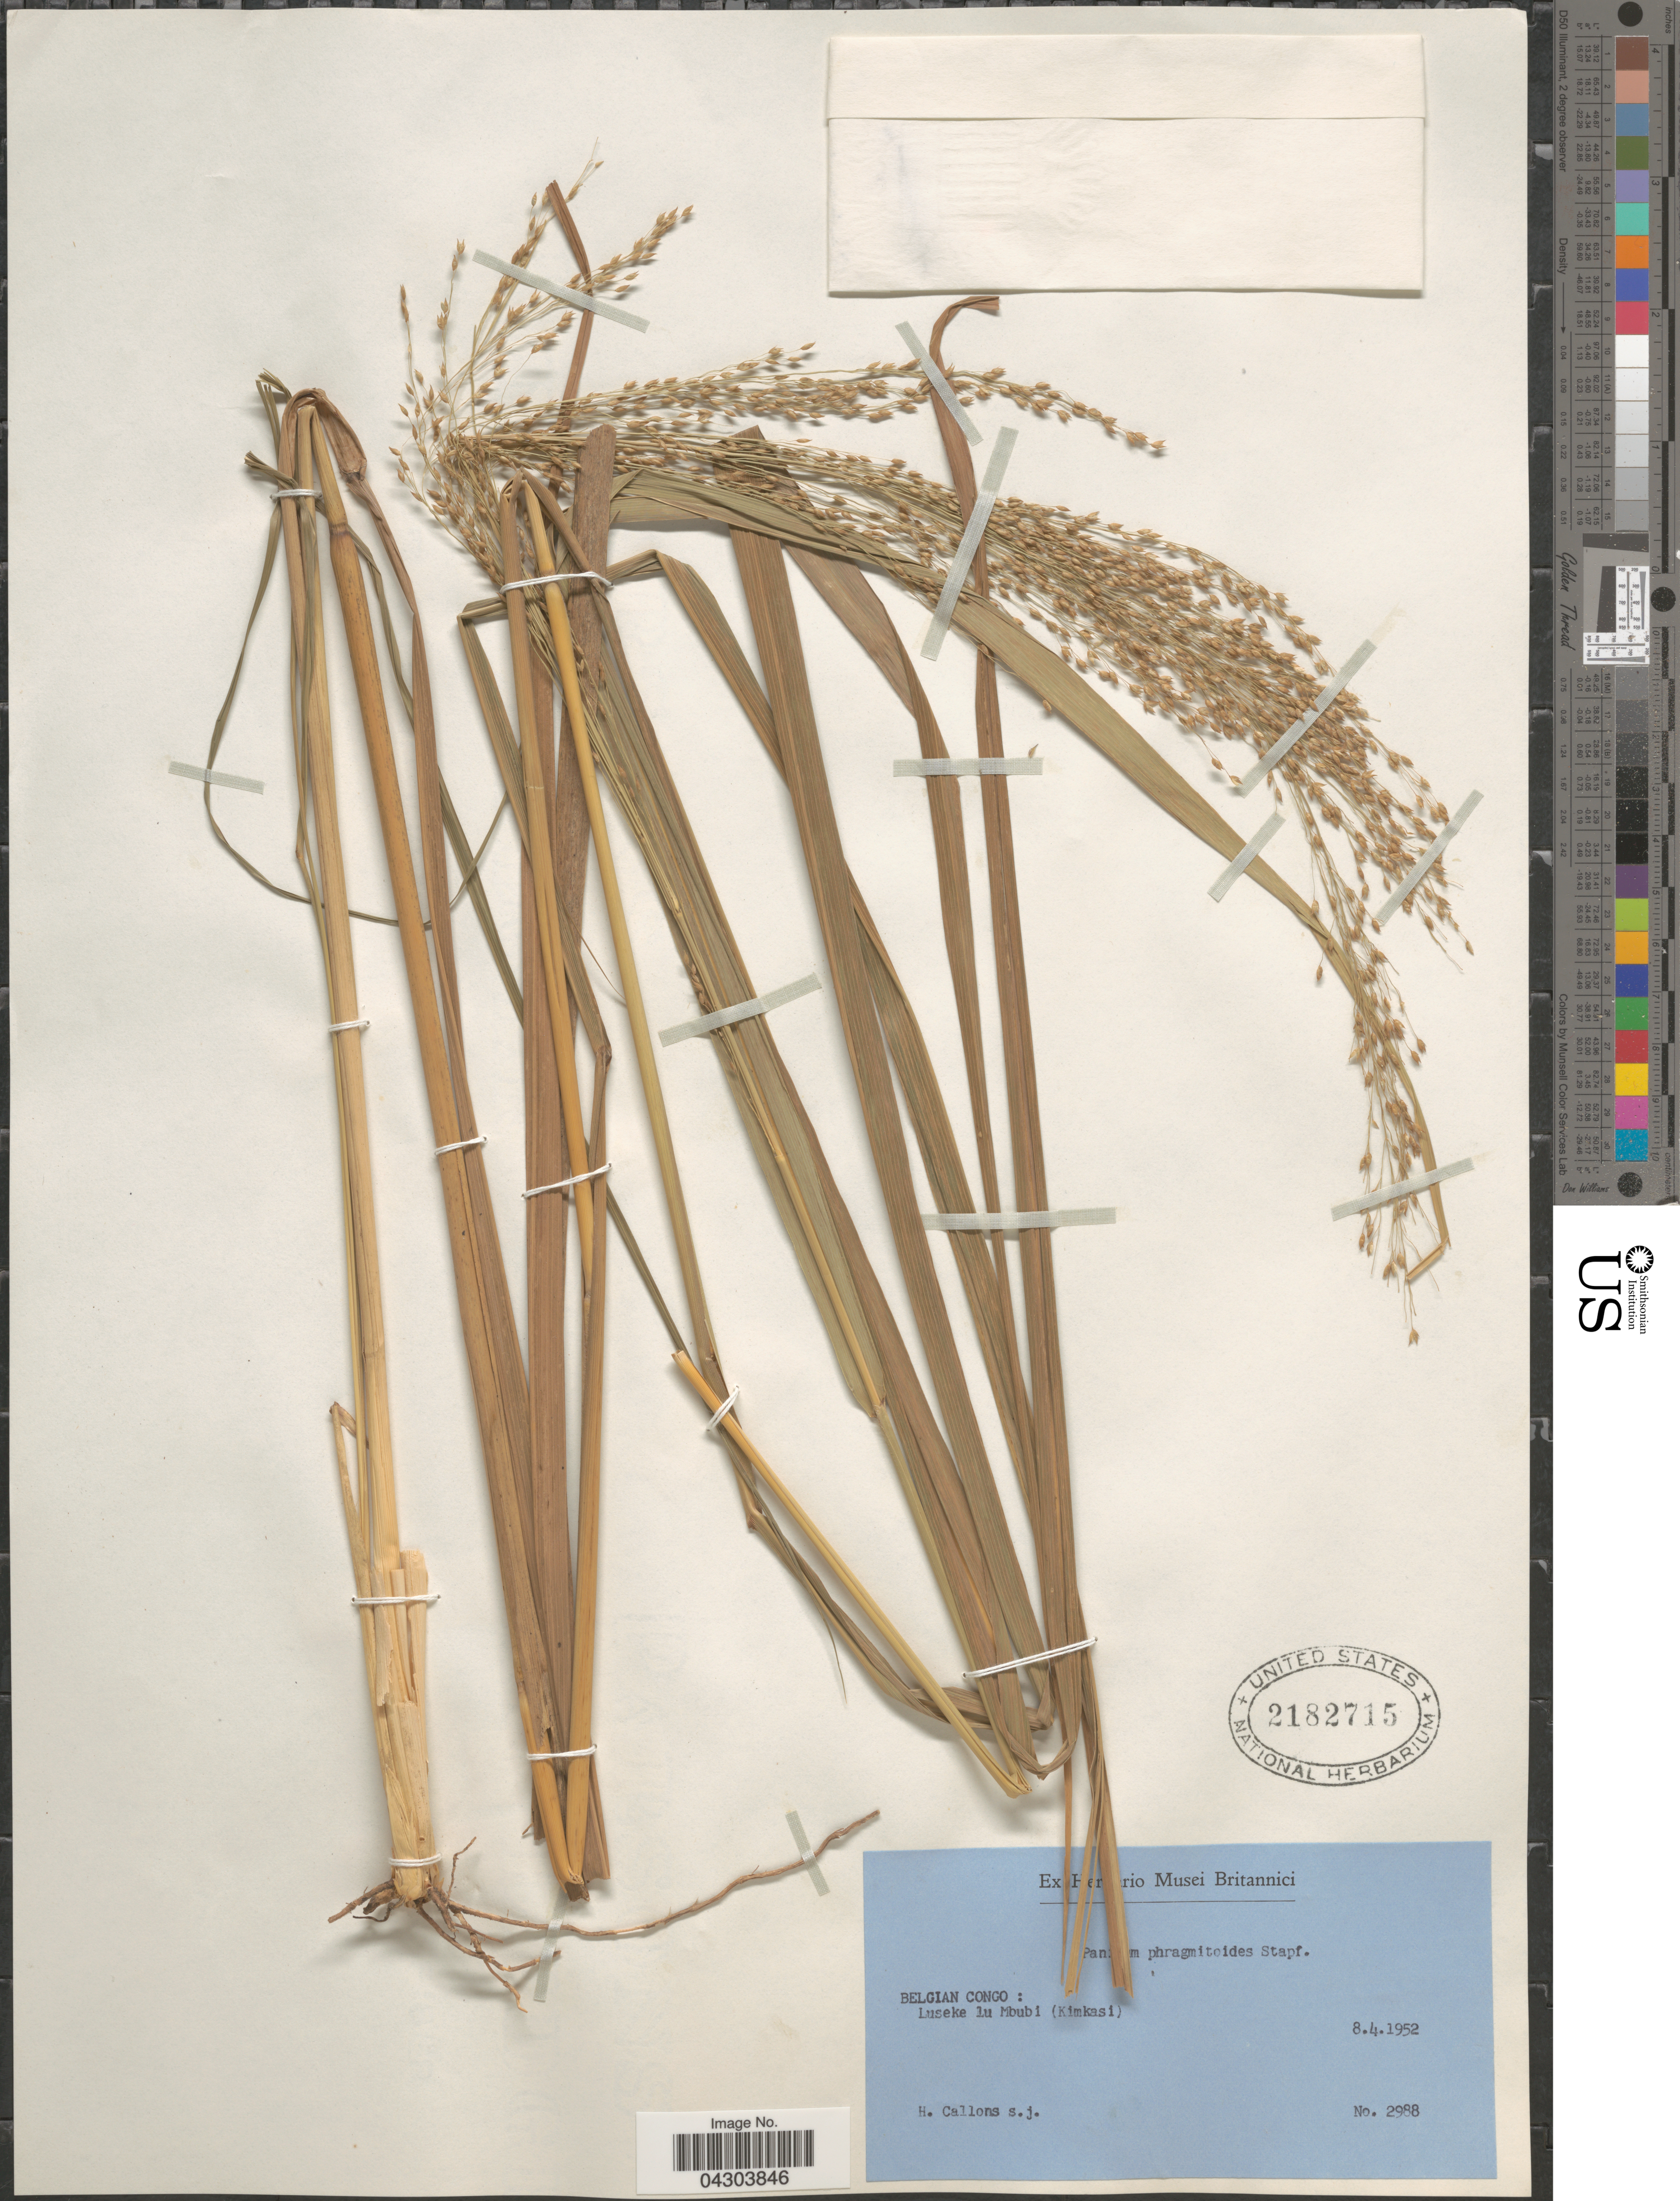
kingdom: Plantae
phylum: Tracheophyta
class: Liliopsida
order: Poales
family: Poaceae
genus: Panicum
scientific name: Panicum phragmitoides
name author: Stapf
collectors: H. Callons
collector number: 2988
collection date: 1952-04-08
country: Congo, Democratic Republic of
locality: Belgian Congo: Luseke lu Mbubi (Kimkasi).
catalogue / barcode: US 2182715